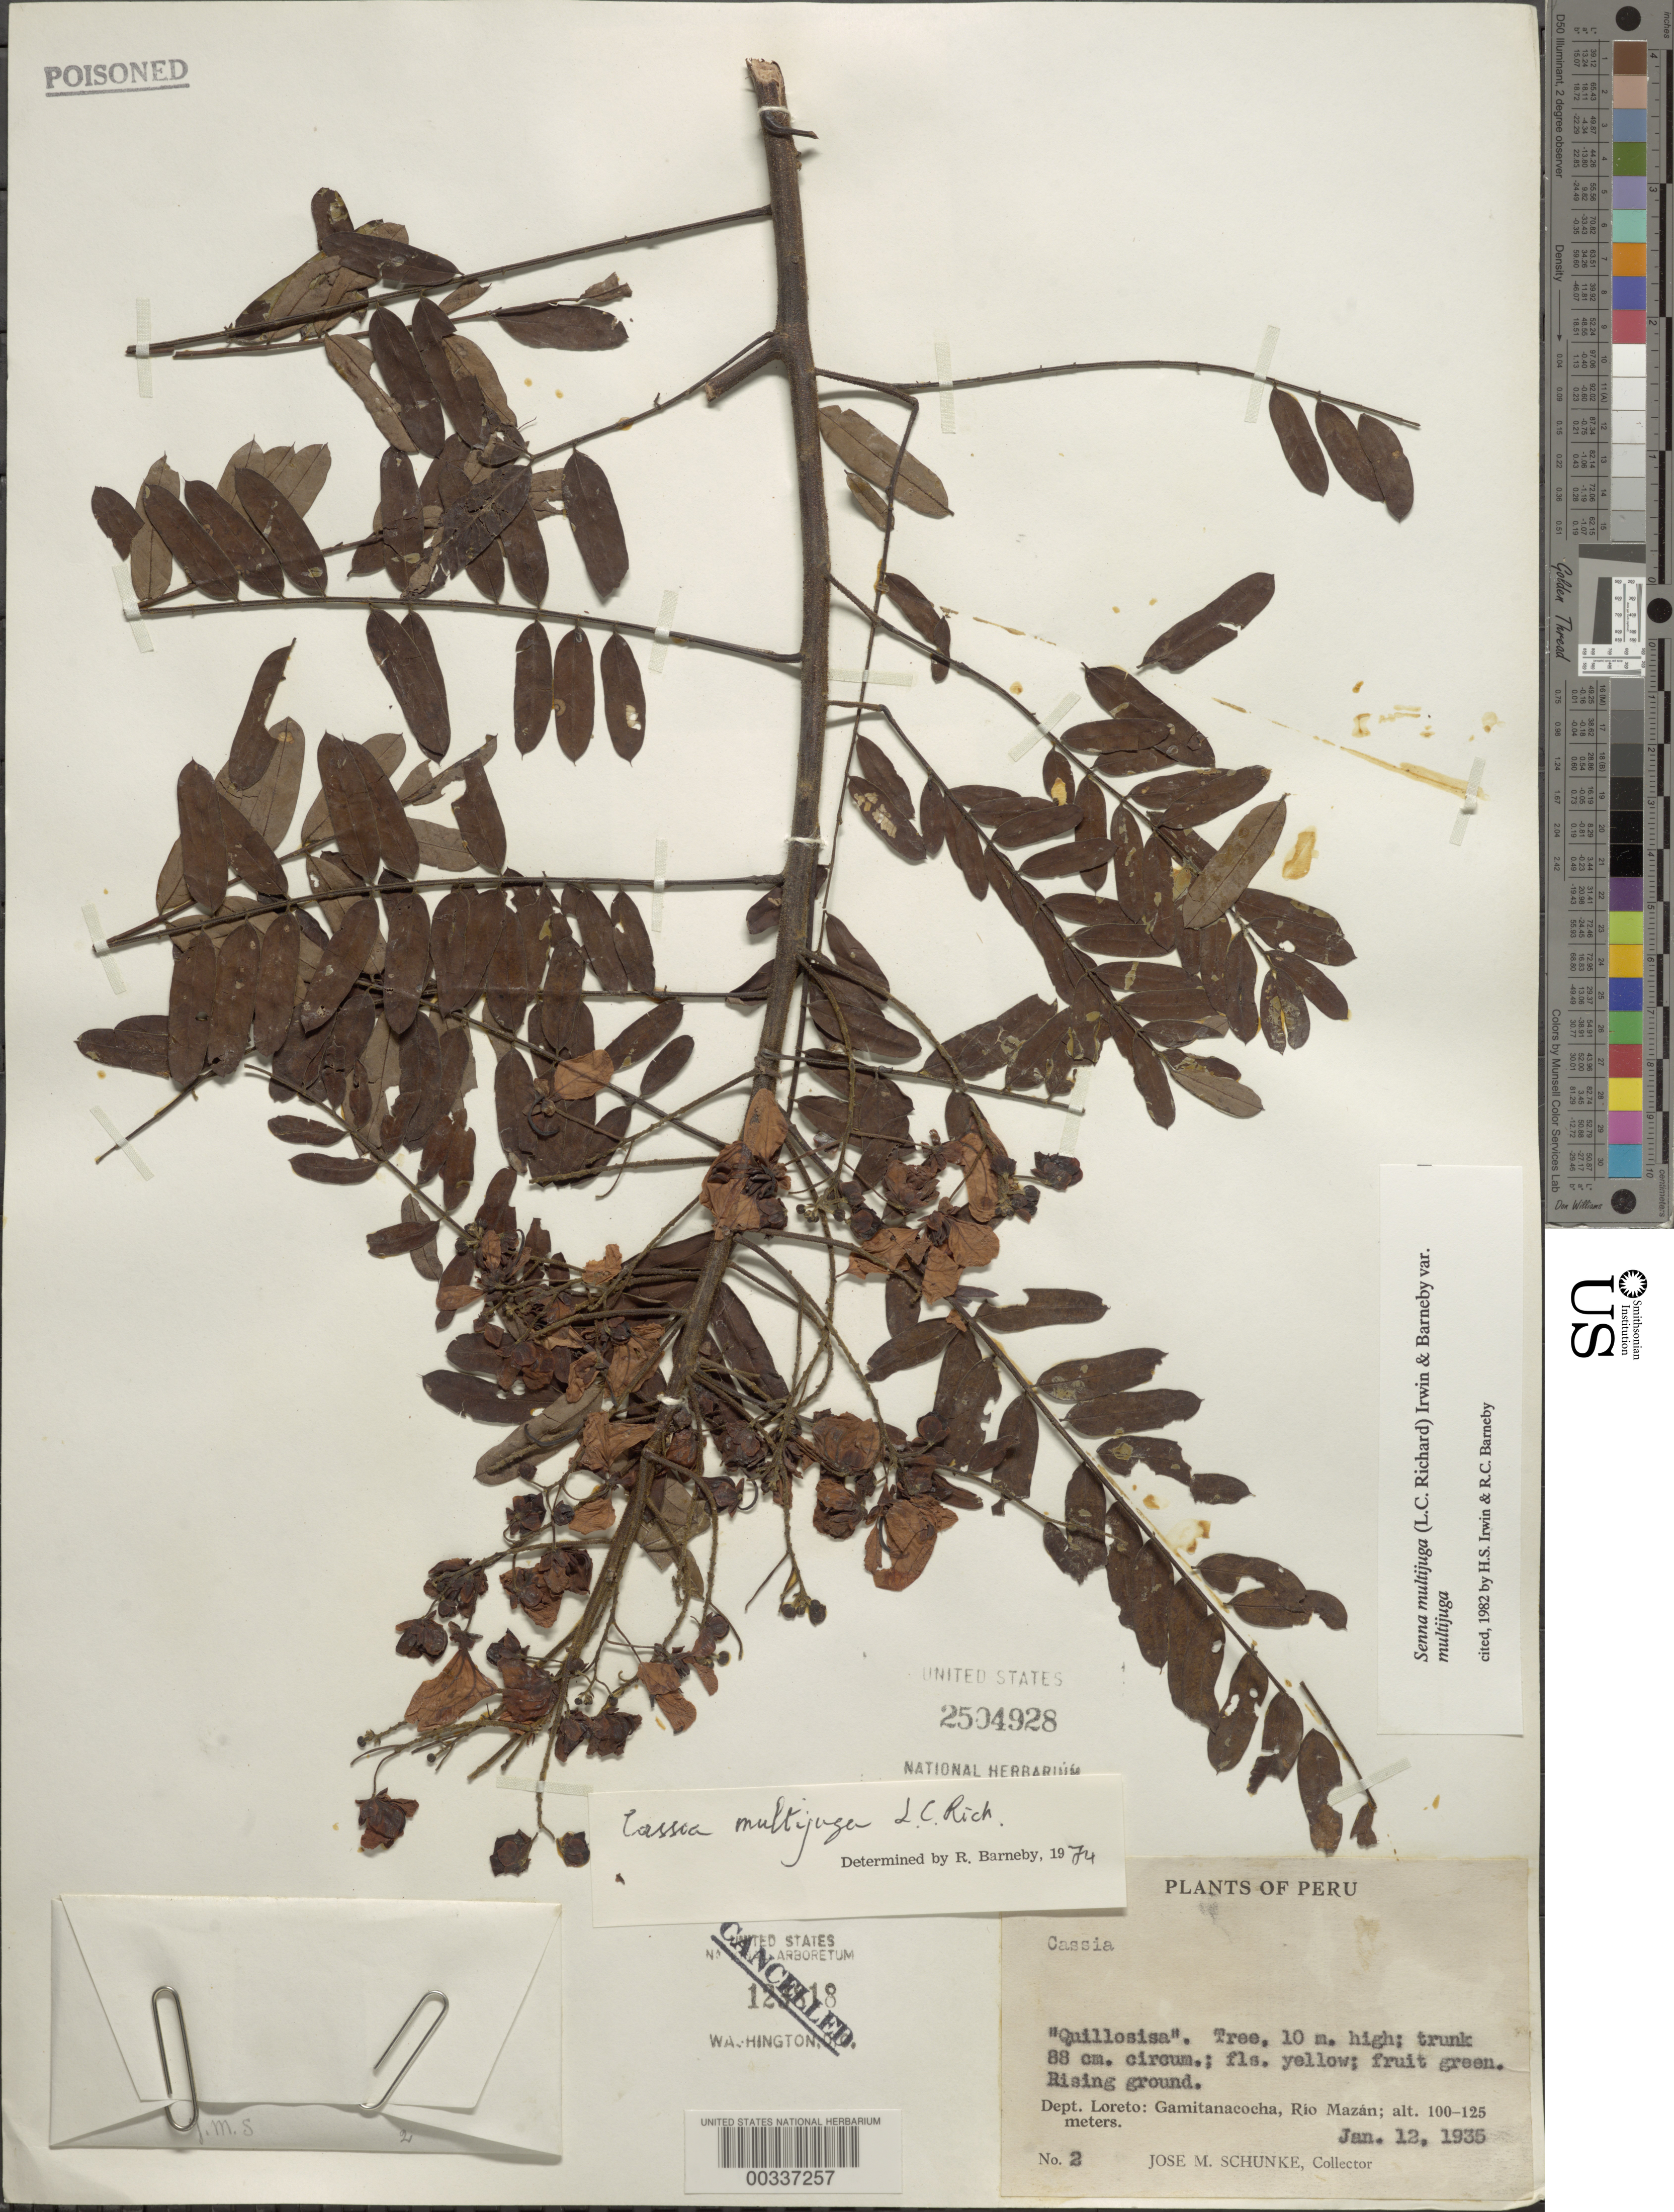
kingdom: Plantae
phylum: Tracheophyta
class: Magnoliopsida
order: Fabales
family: Fabaceae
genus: Senna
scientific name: Senna multijuga var. multijuga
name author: (Rich.) H.S. Irwin & Barneby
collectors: J. Schunke Vigo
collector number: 2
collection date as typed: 12 Jan 1935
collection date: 1935-01-12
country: Peru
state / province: Loreto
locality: Gamitanacocha, rio mazan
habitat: Rising ground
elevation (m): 100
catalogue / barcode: US 2504928